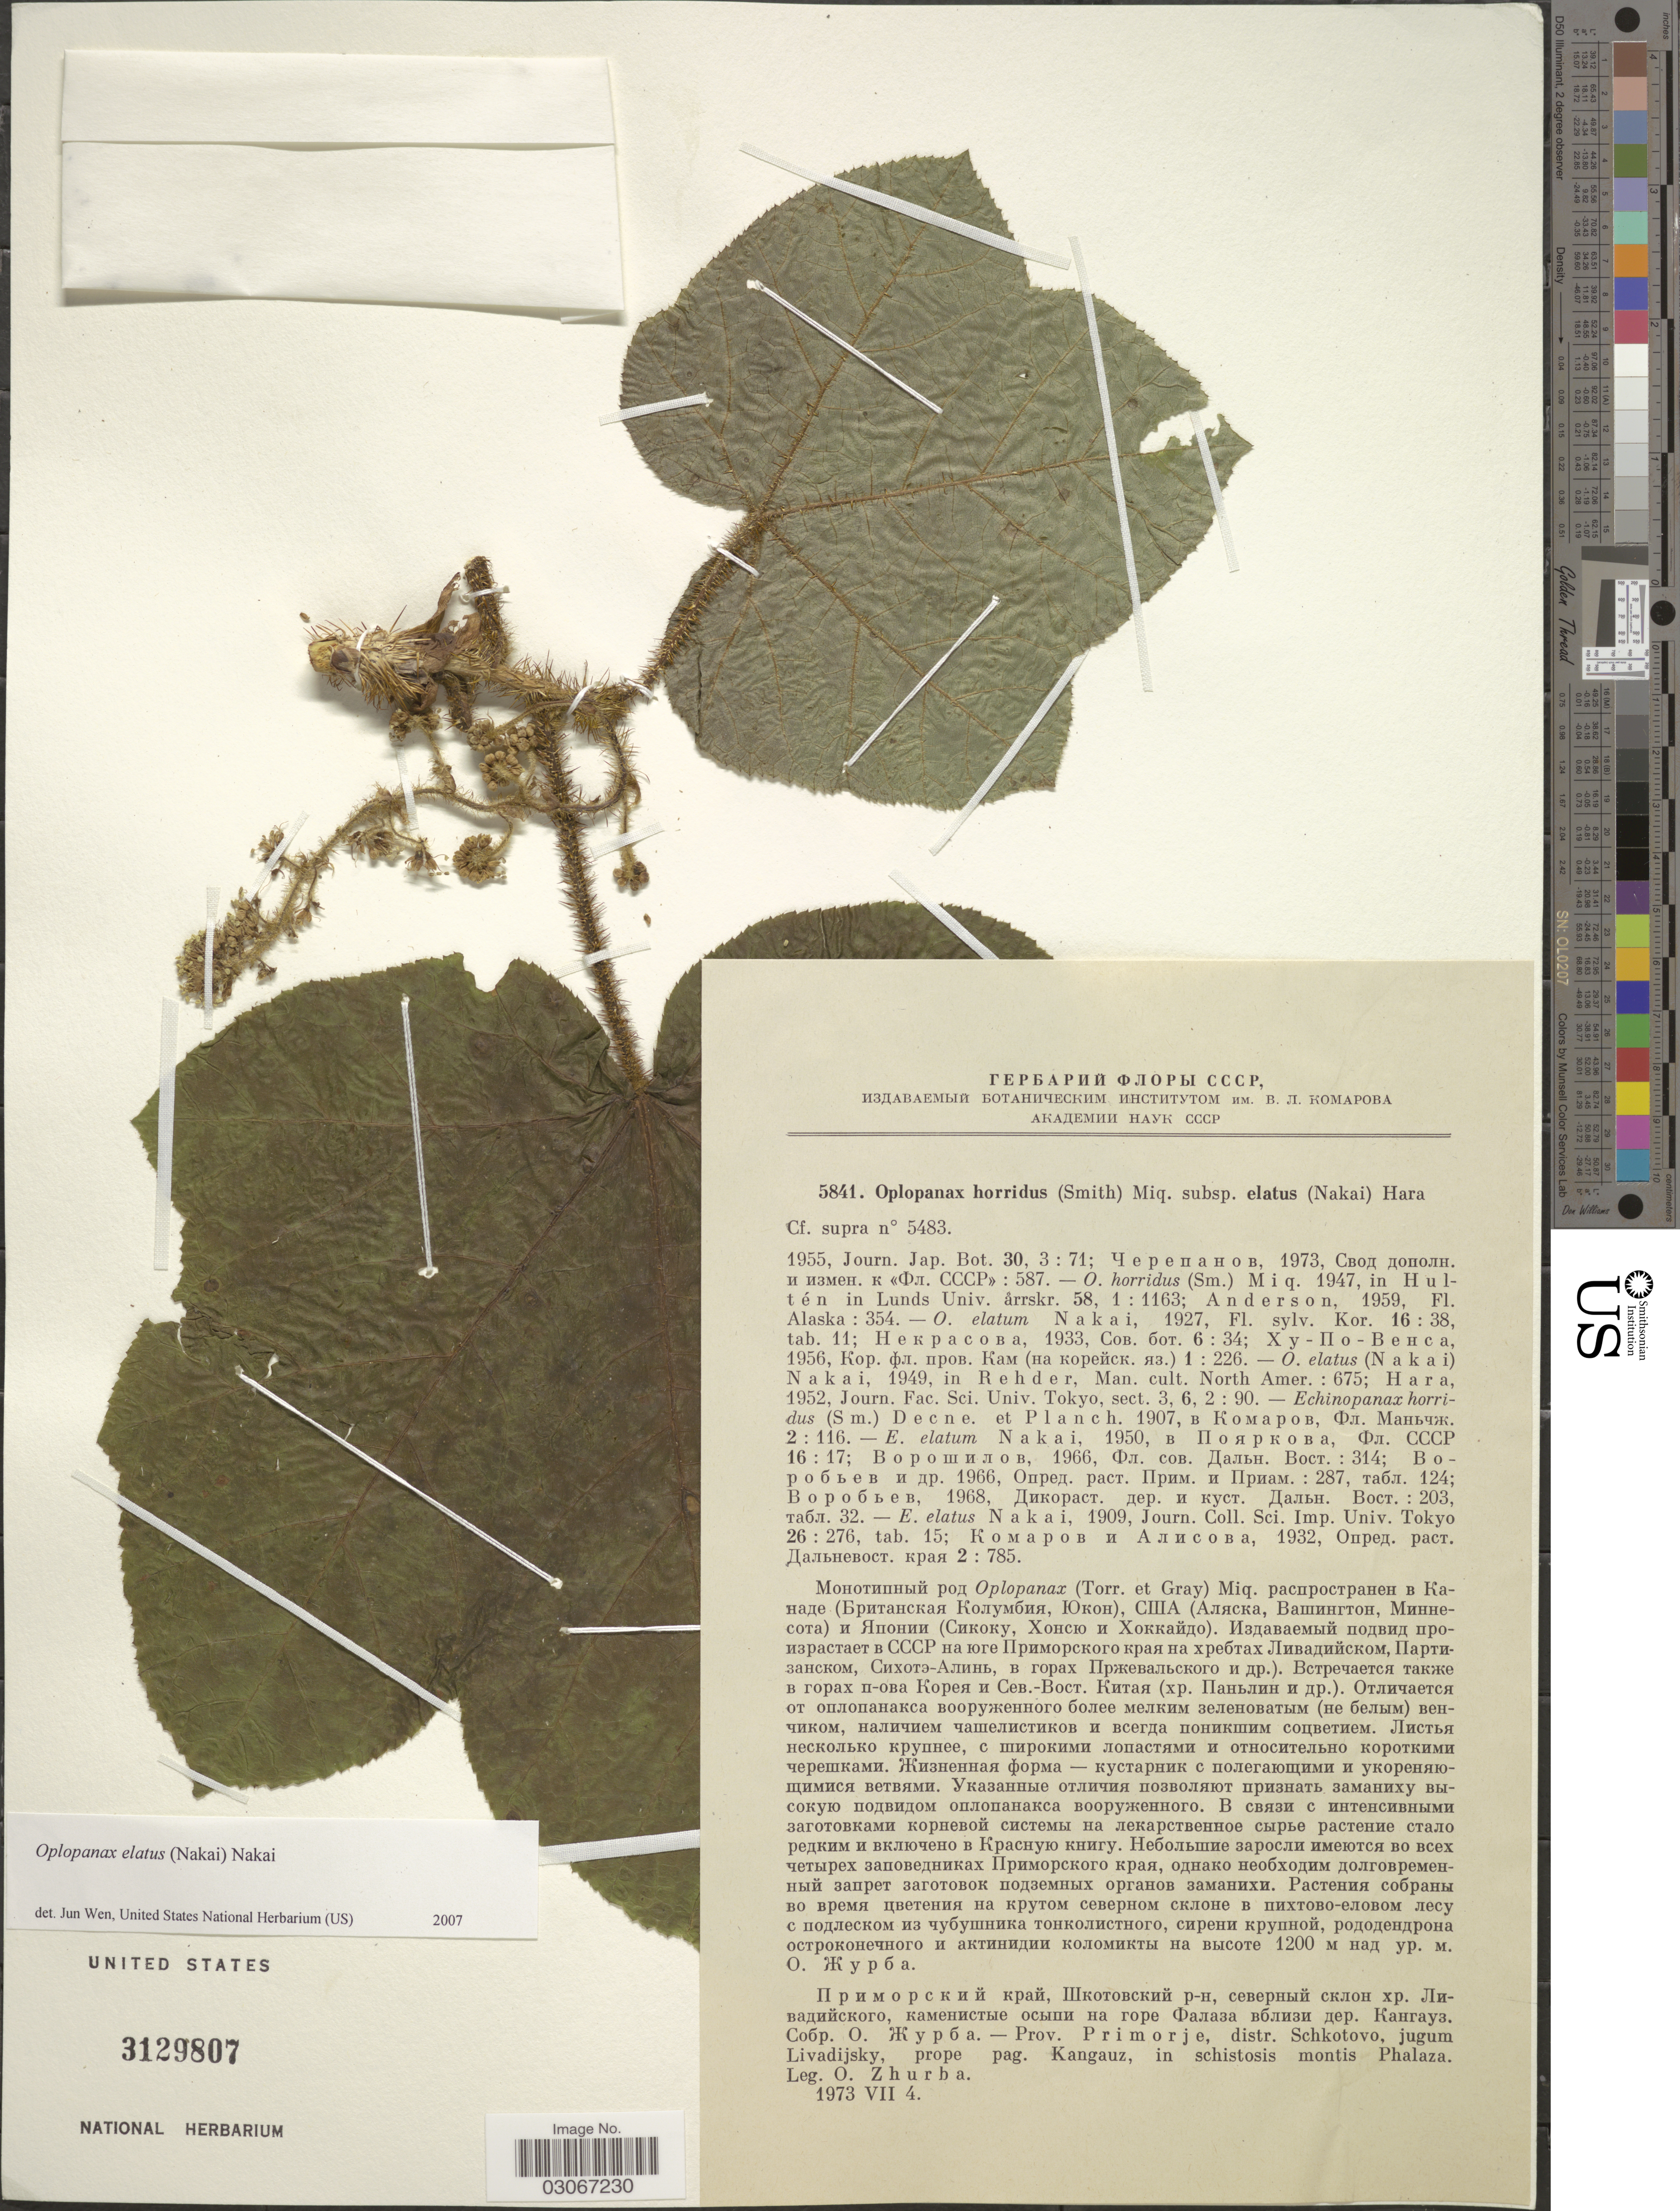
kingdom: Plantae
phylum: Tracheophyta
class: Magnoliopsida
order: Apiales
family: Araliaceae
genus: Oplopanax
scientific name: Oplopanax elatus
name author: (Nakai) Nakai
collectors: O. Zhurba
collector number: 5841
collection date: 1973-07-04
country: Russian Federation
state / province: Primorsky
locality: Prov. Primorje, distr. Schkotovo, jugum Livadijsky, prope pag. Kangauz, in schistosis montis Phalaza.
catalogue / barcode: US 3129807